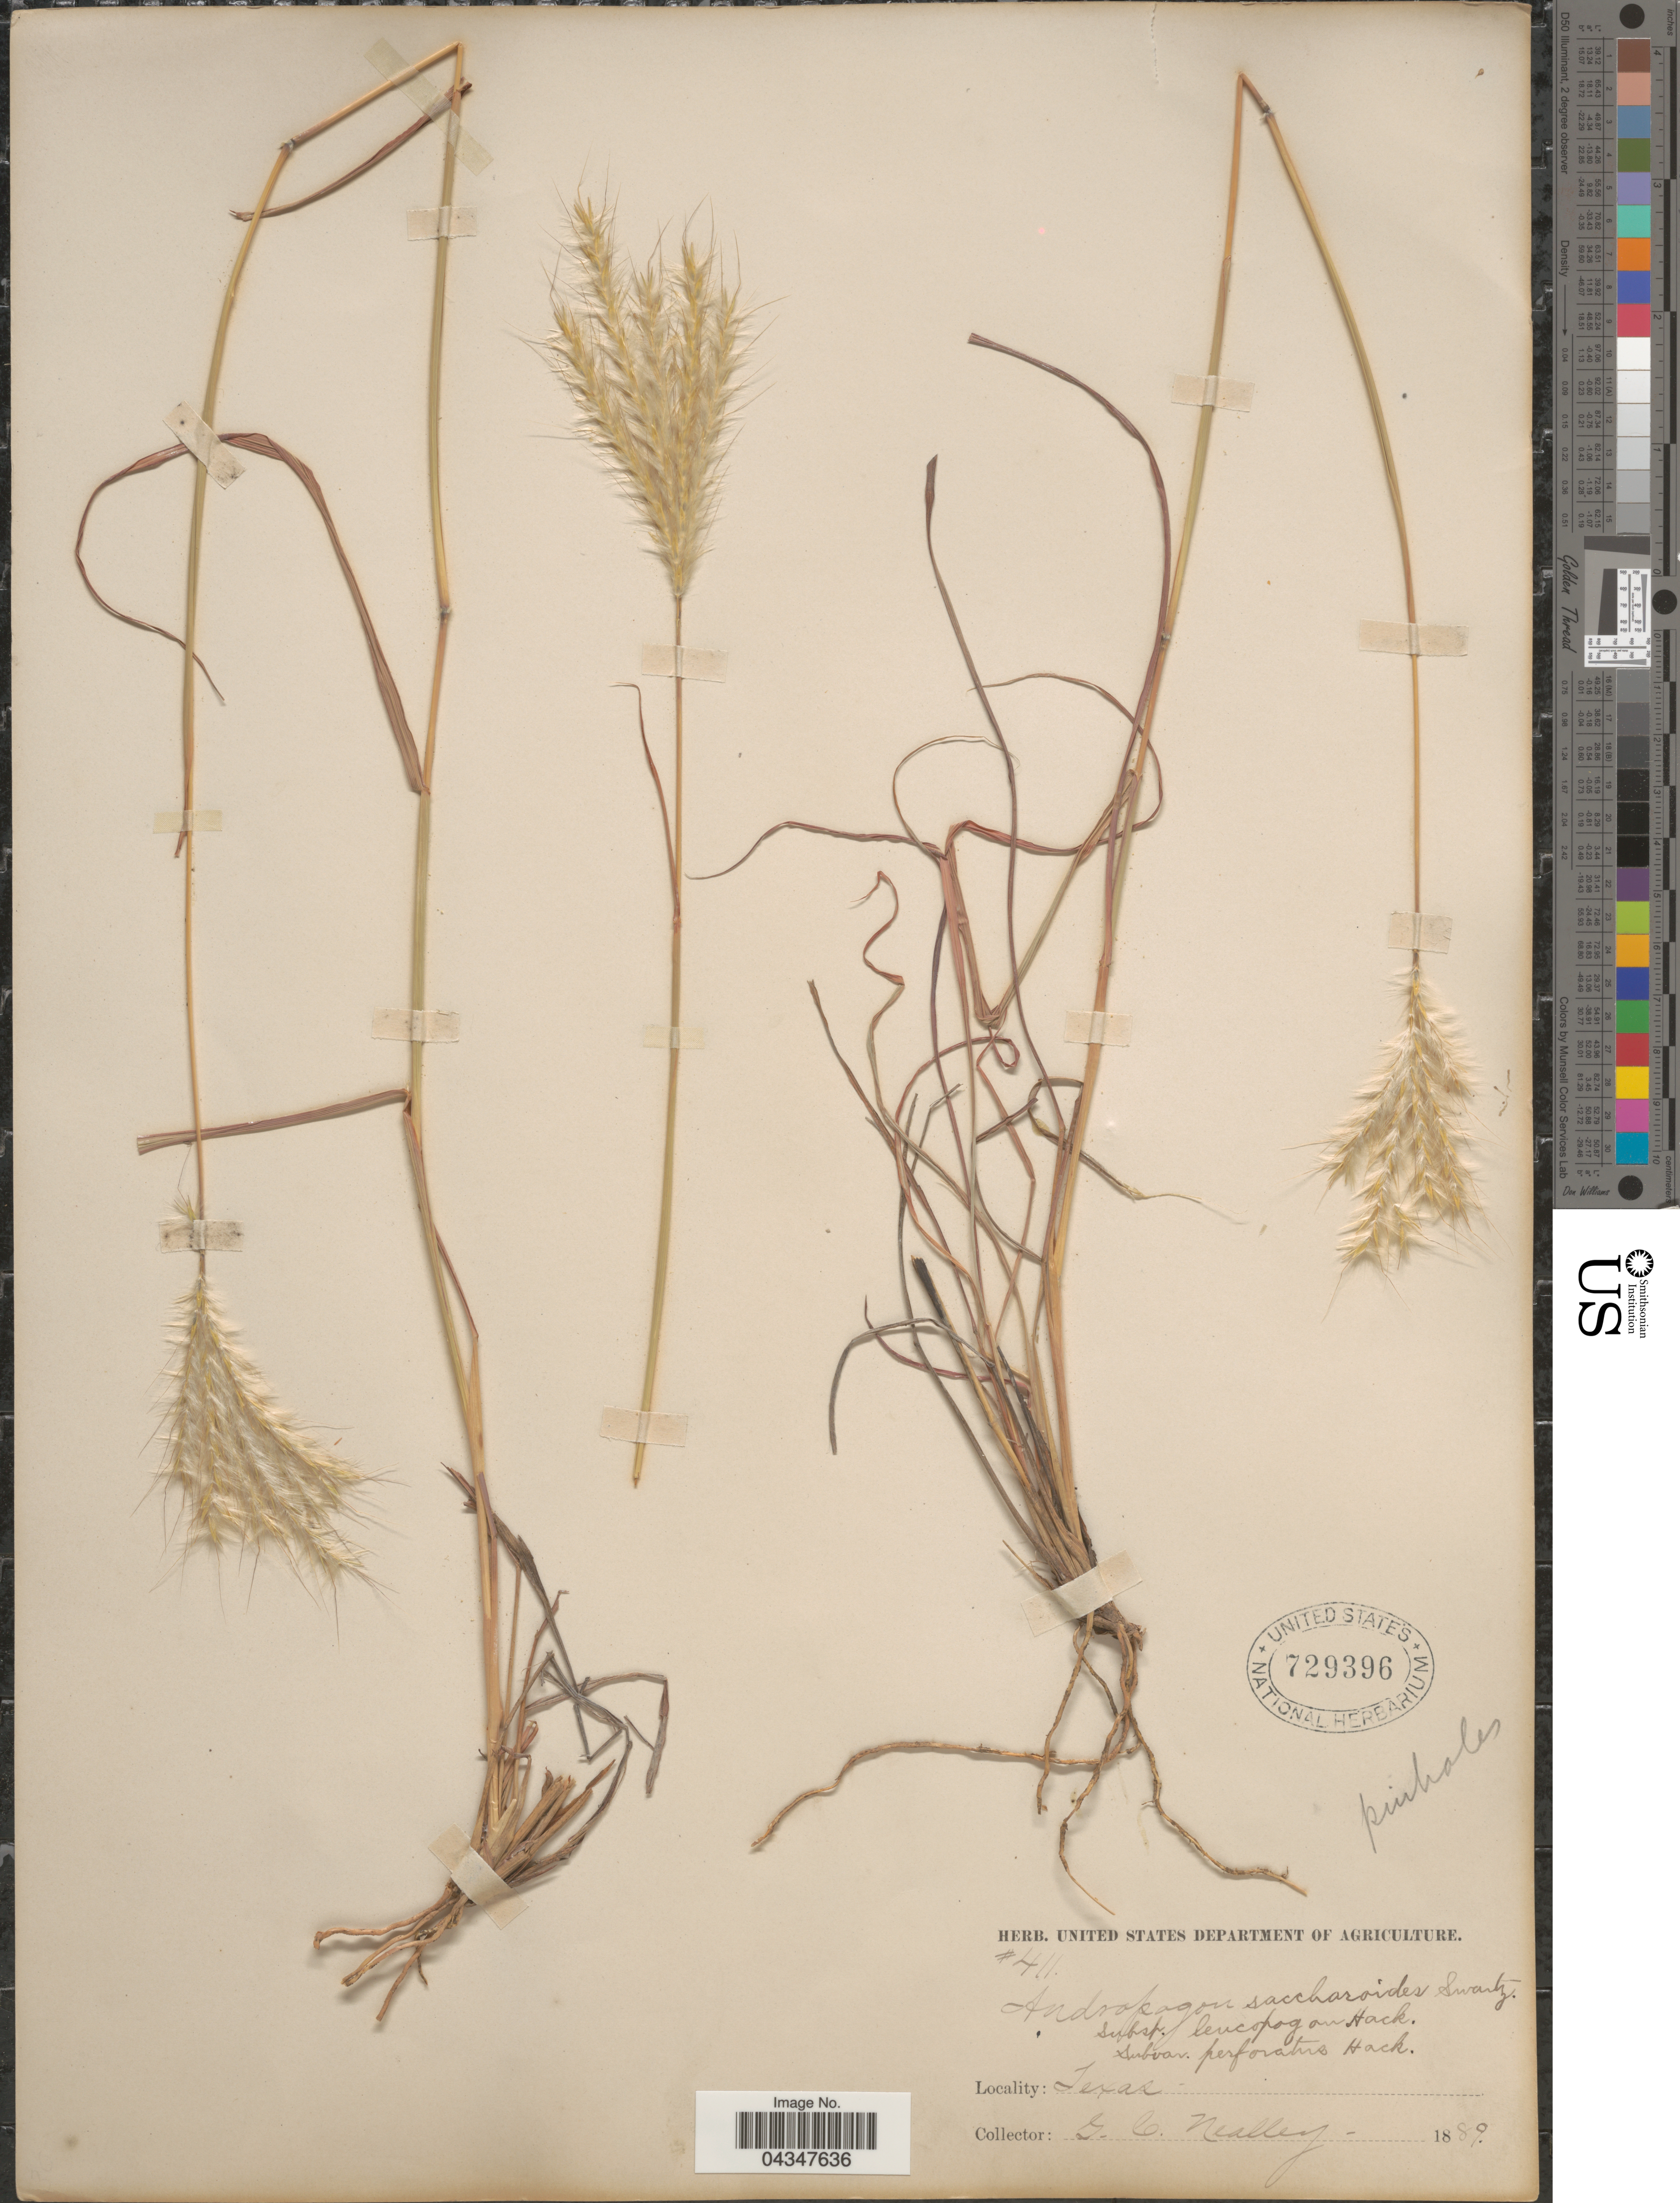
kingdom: Plantae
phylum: Tracheophyta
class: Liliopsida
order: Poales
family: Poaceae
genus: Bothriochloa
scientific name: Bothriochloa barbinodis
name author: (Lag.) Herter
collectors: G. C. Nealley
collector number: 411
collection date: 1889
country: United States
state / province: Texas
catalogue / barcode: US 729396